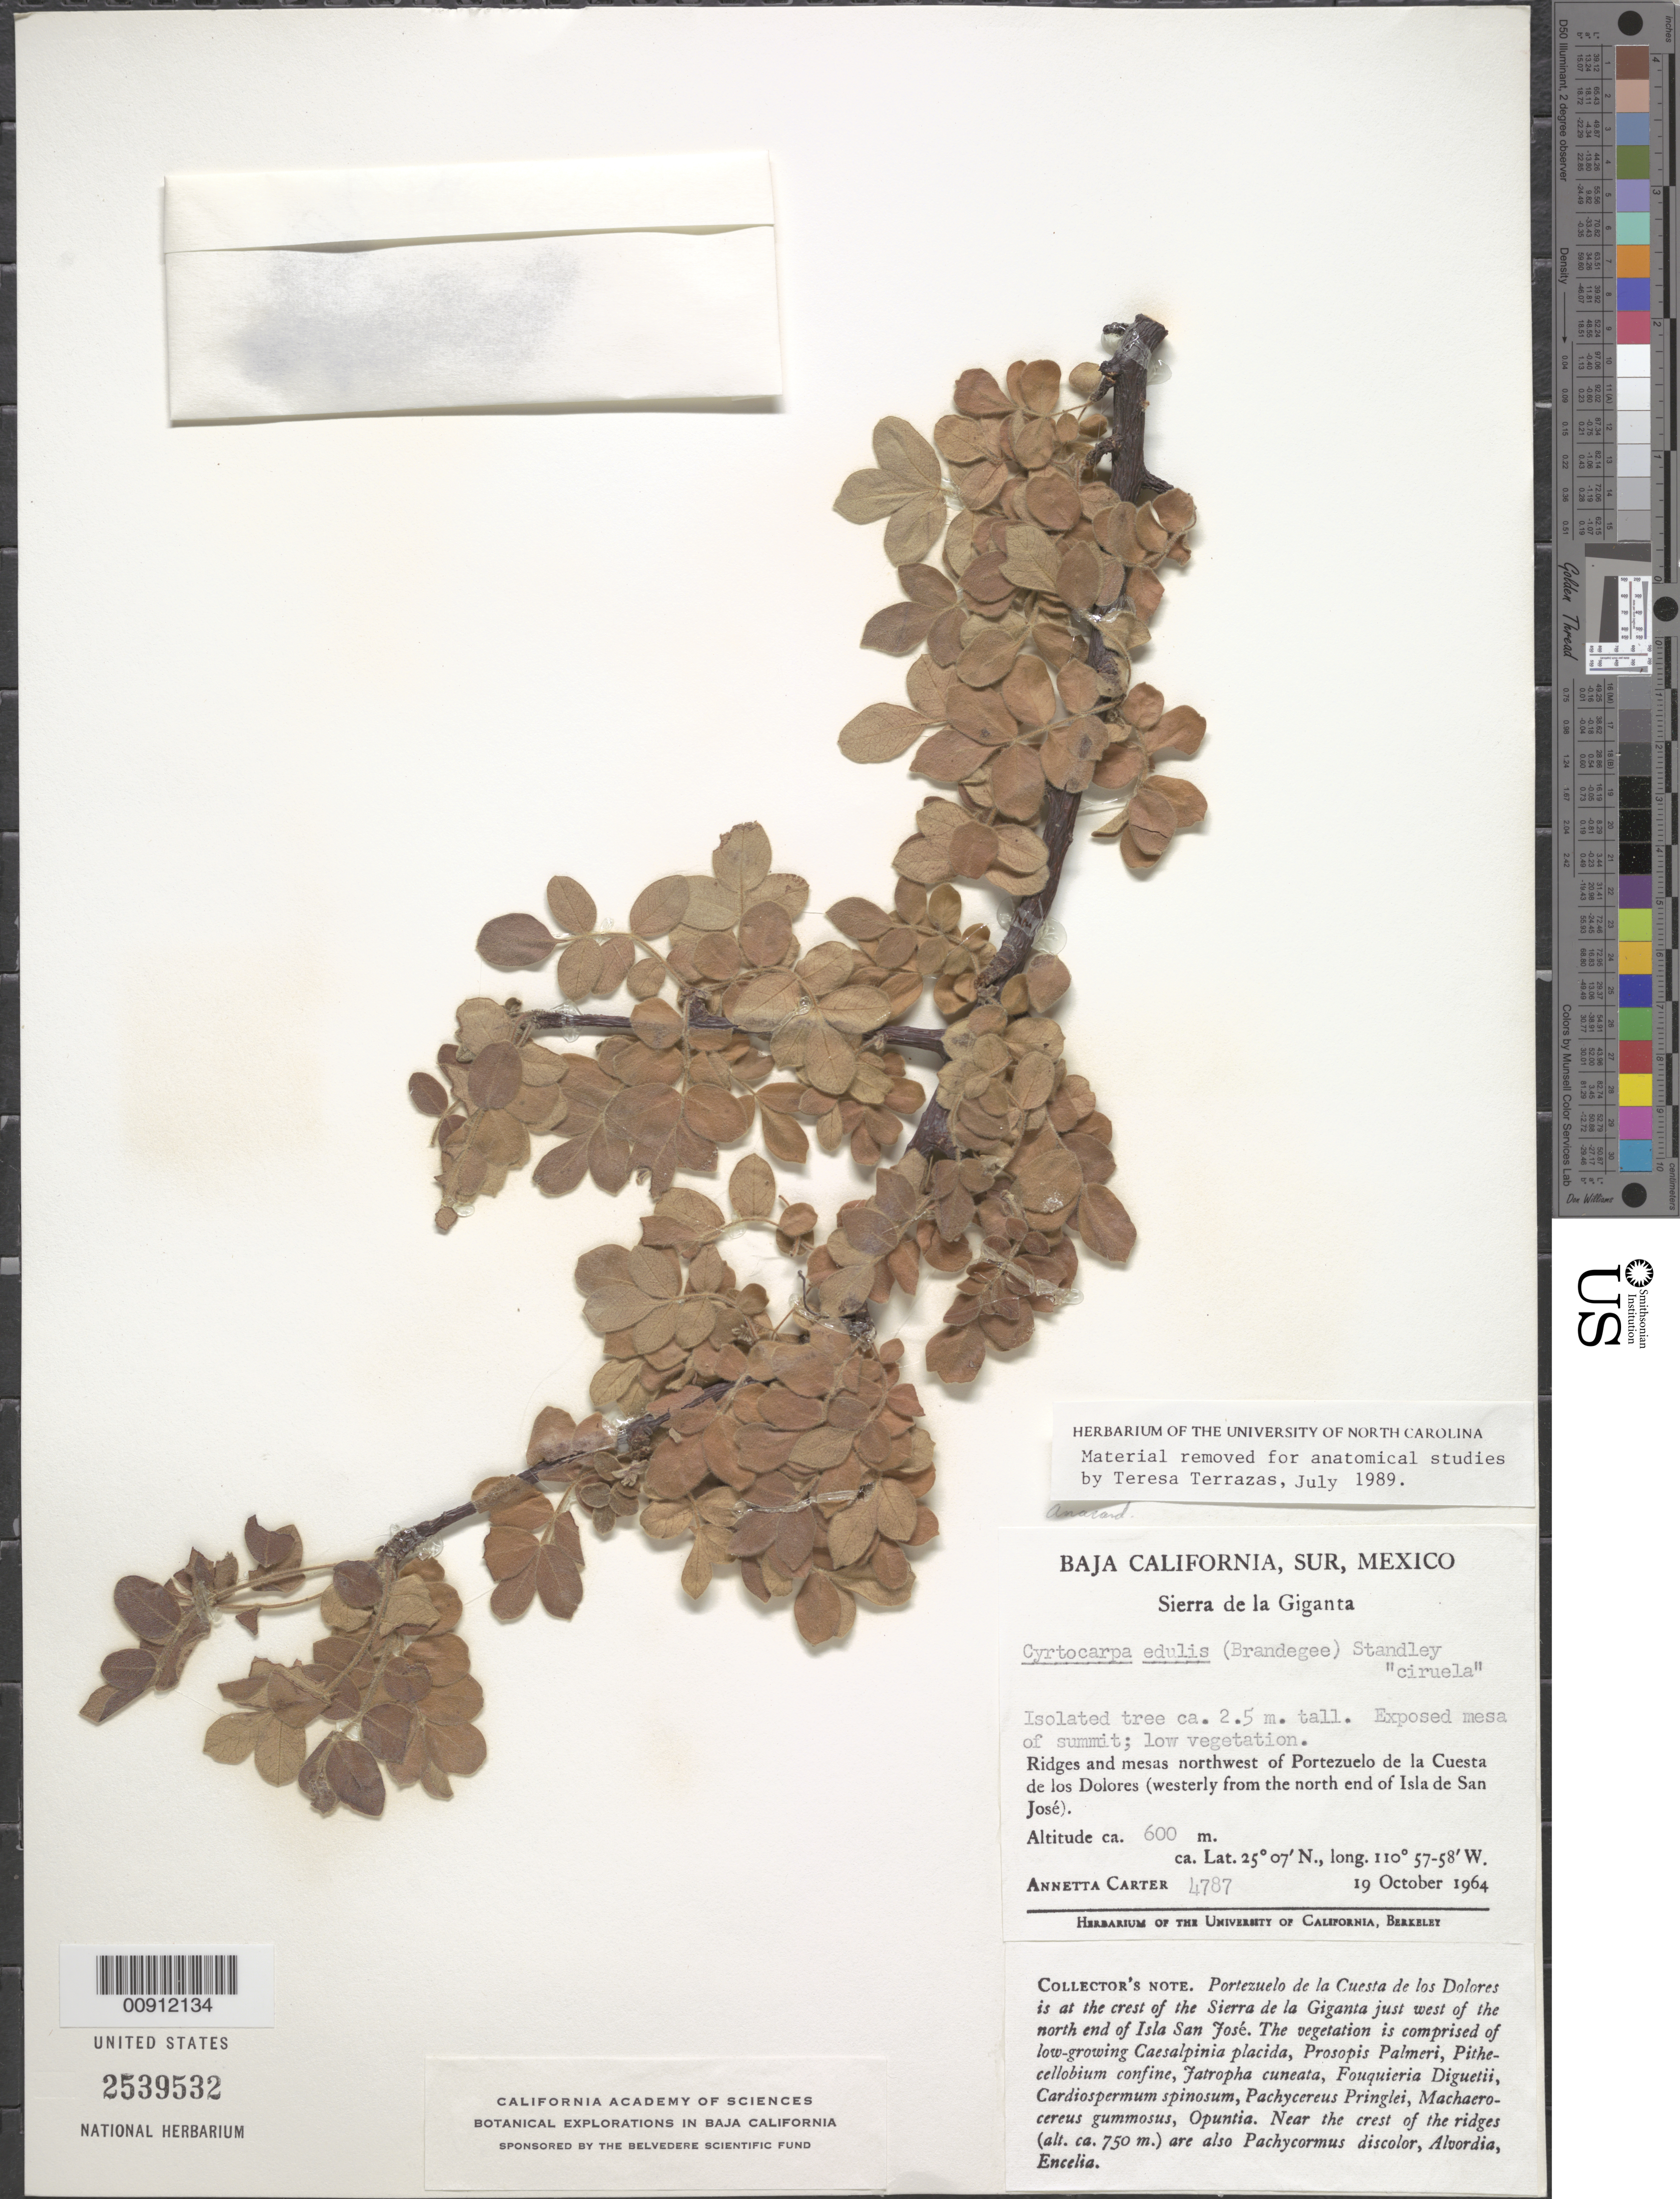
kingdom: Plantae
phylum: Tracheophyta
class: Magnoliopsida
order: Sapindales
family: Anacardiaceae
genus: Cyrtocarpa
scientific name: Cyrtocarpa edulis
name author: (Brandegee) Standl.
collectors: A. Carter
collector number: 4787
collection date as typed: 19 Oct 1964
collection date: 1964-10-19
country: Mexico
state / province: Baja California Sur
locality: Baja California Sur. Sierra de la Giganta. Ridges and mesas NW of Portezuelo de la Cuesta de los Dolores (westerly from north end of Isla de San José).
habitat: Exposed mesa of summit; low vegetation.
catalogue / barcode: US 2539532